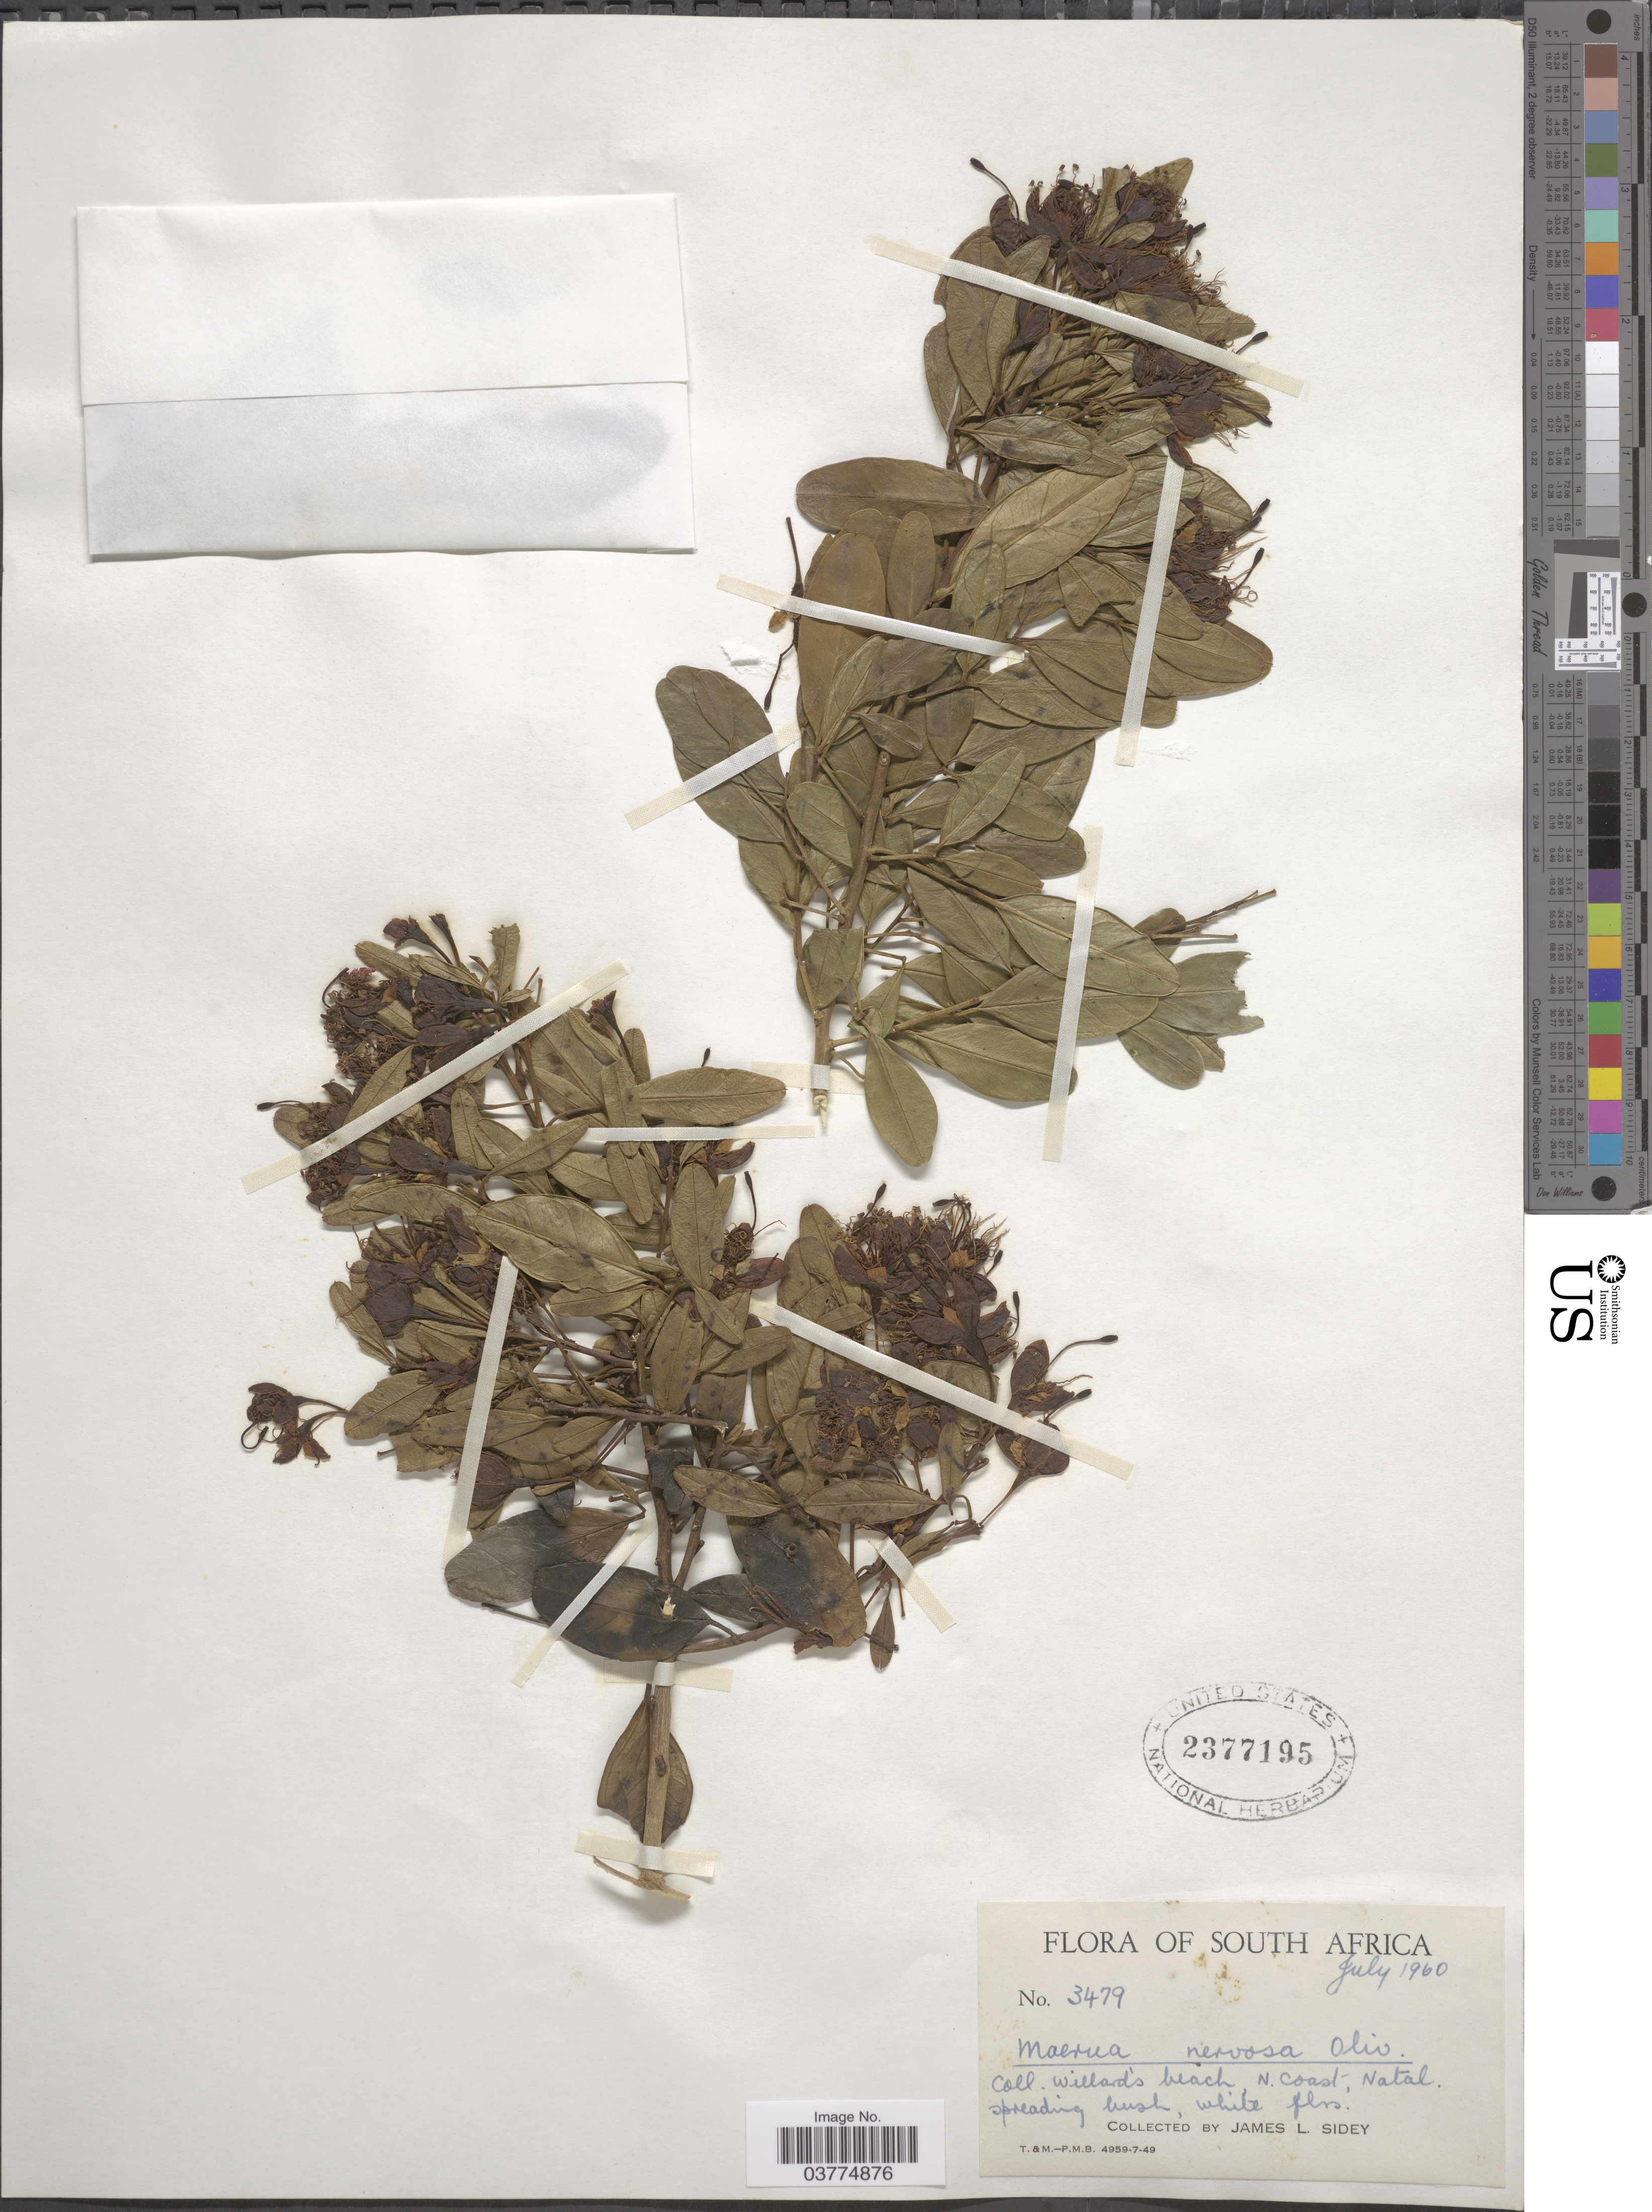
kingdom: Plantae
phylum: Tracheophyta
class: Magnoliopsida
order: Brassicales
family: Capparaceae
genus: Maerua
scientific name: Maerua nervosa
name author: Oliv.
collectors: J. L. Sidey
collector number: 3479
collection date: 1960-07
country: South Africa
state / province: KwaZulu-Natal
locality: Willard's beach, N. coast, Natal.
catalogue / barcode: US 2377195